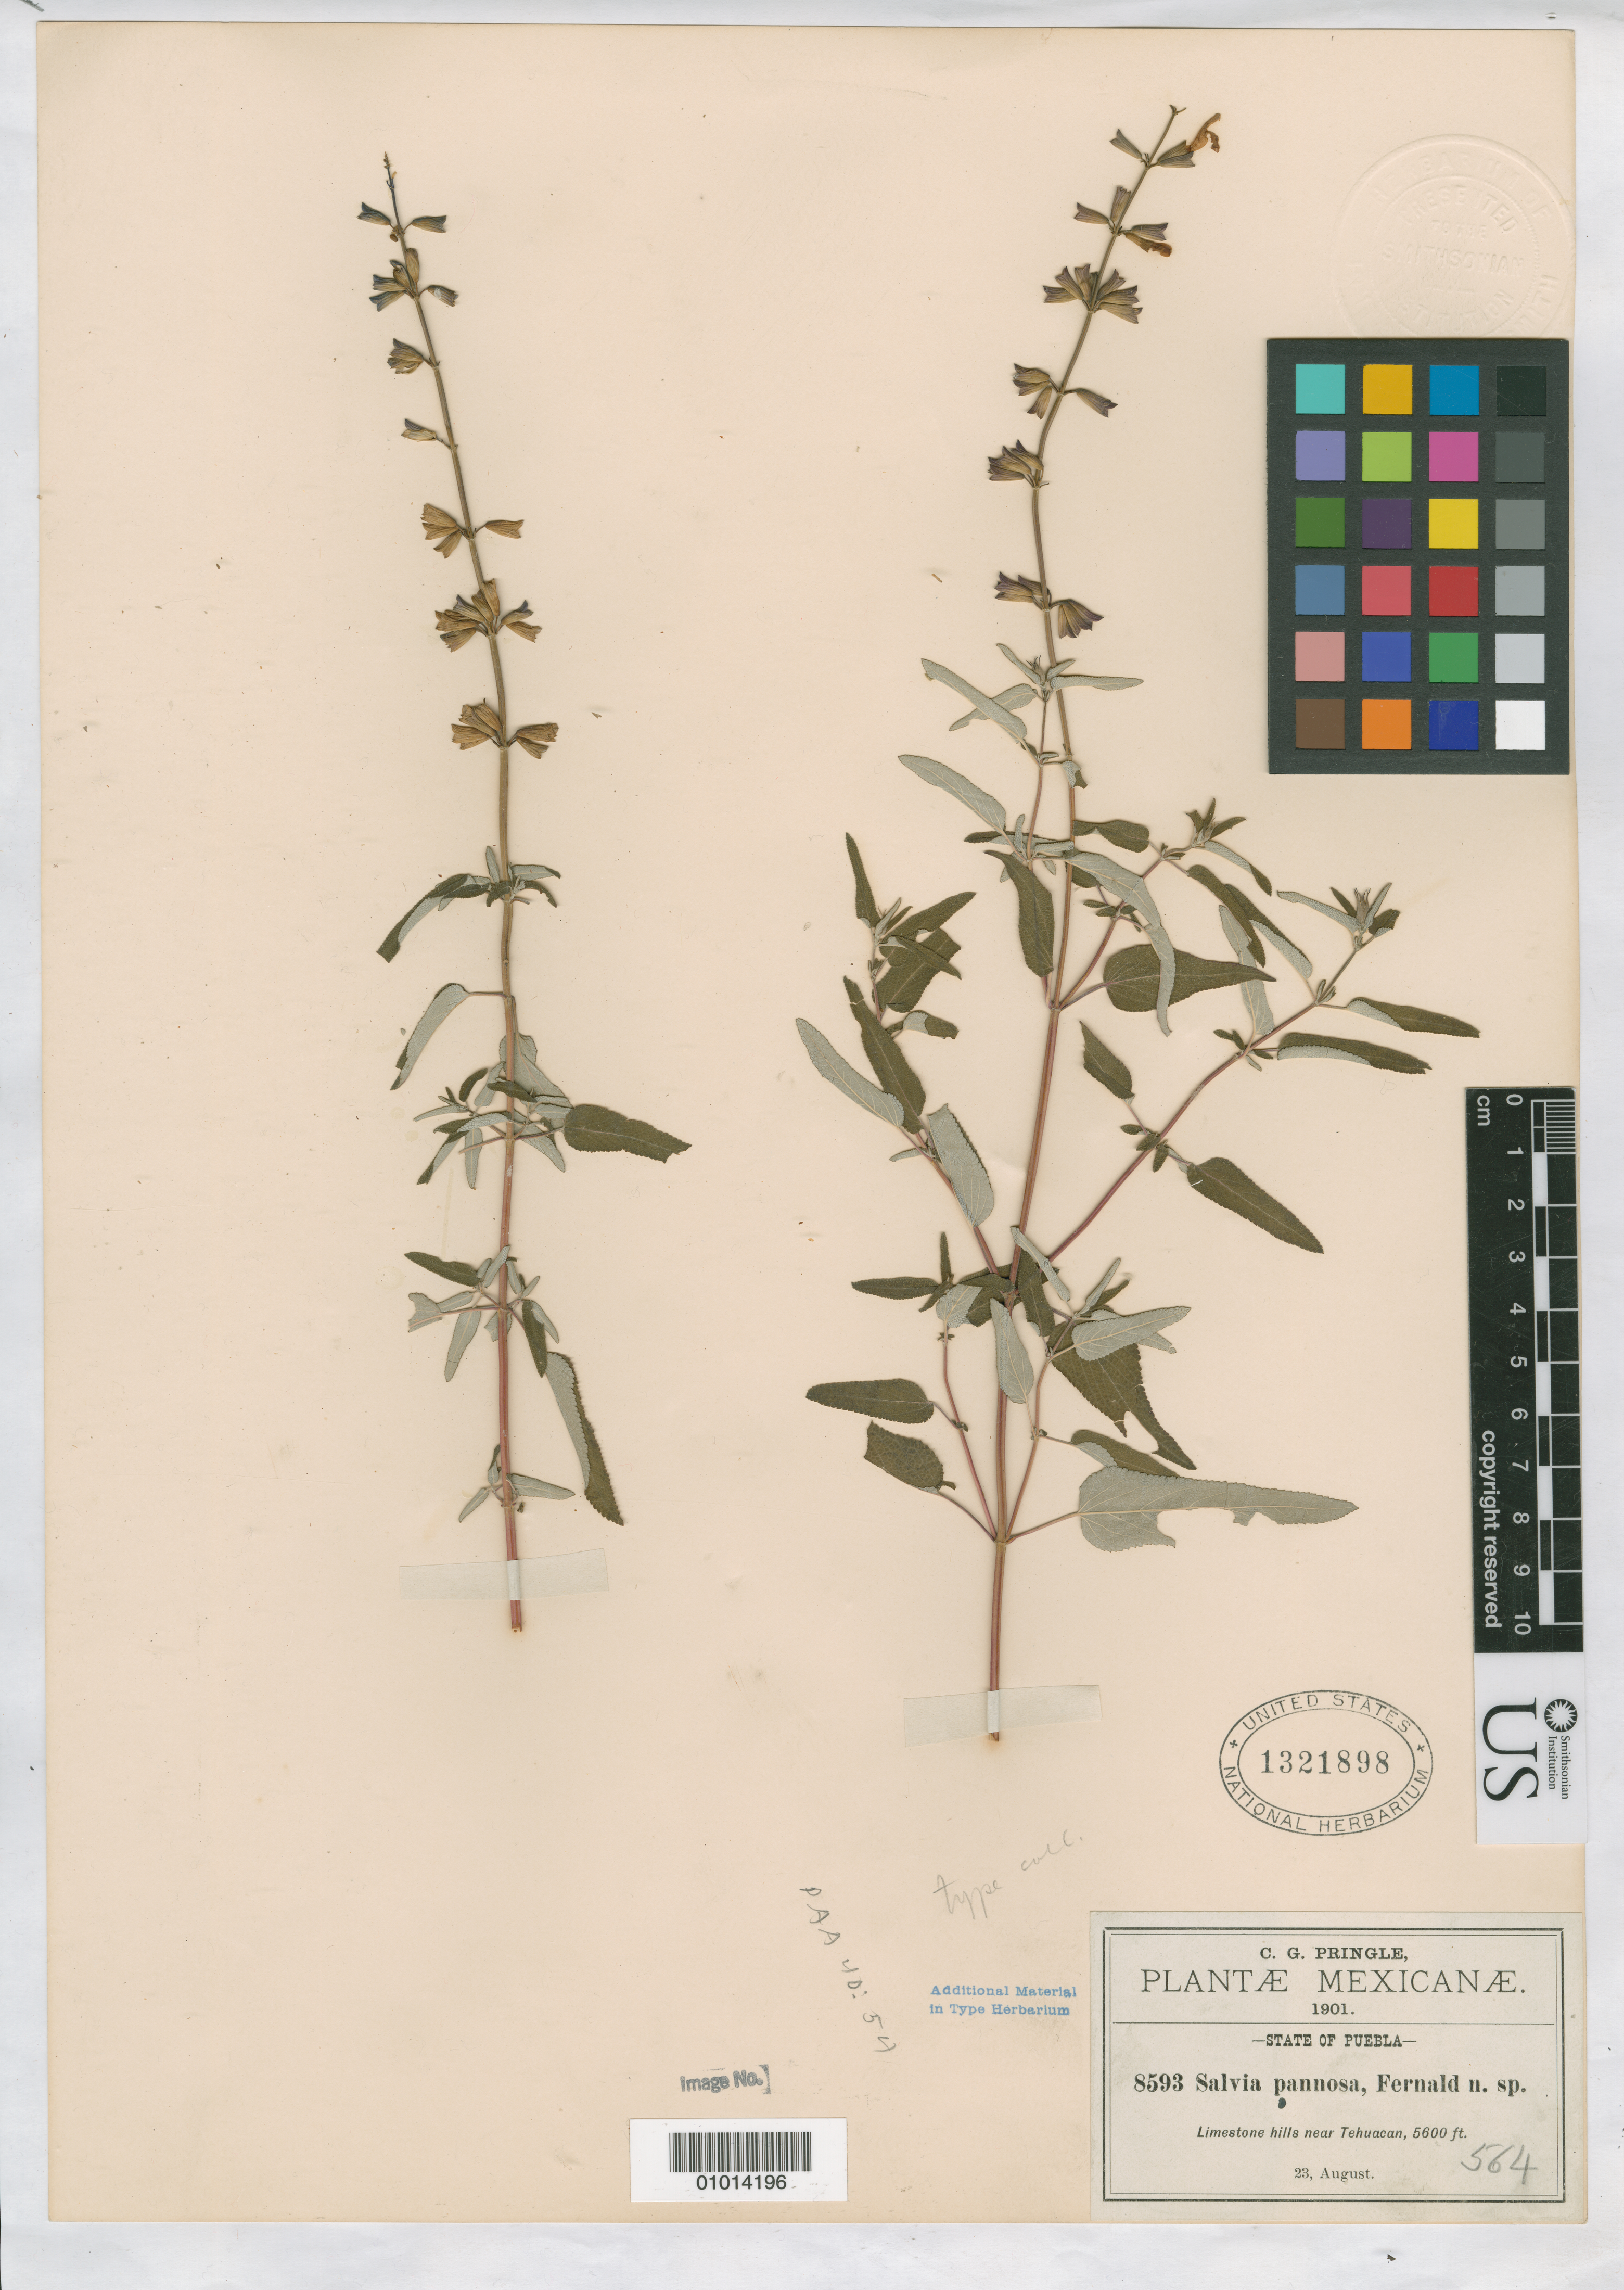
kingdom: Plantae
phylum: Tracheophyta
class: Magnoliopsida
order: Lamiales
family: Lamiaceae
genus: Salvia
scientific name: Salvia pannosa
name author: Fernald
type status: Isotype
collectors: C. G. Pringle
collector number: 8593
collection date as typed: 23 Aug 1901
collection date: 1901-08-23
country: Mexico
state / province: Puebla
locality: Limestone hills near Tehuacan.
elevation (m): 1707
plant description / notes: Specimen ex John Donnell Smith herbarium.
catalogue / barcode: US 1321898